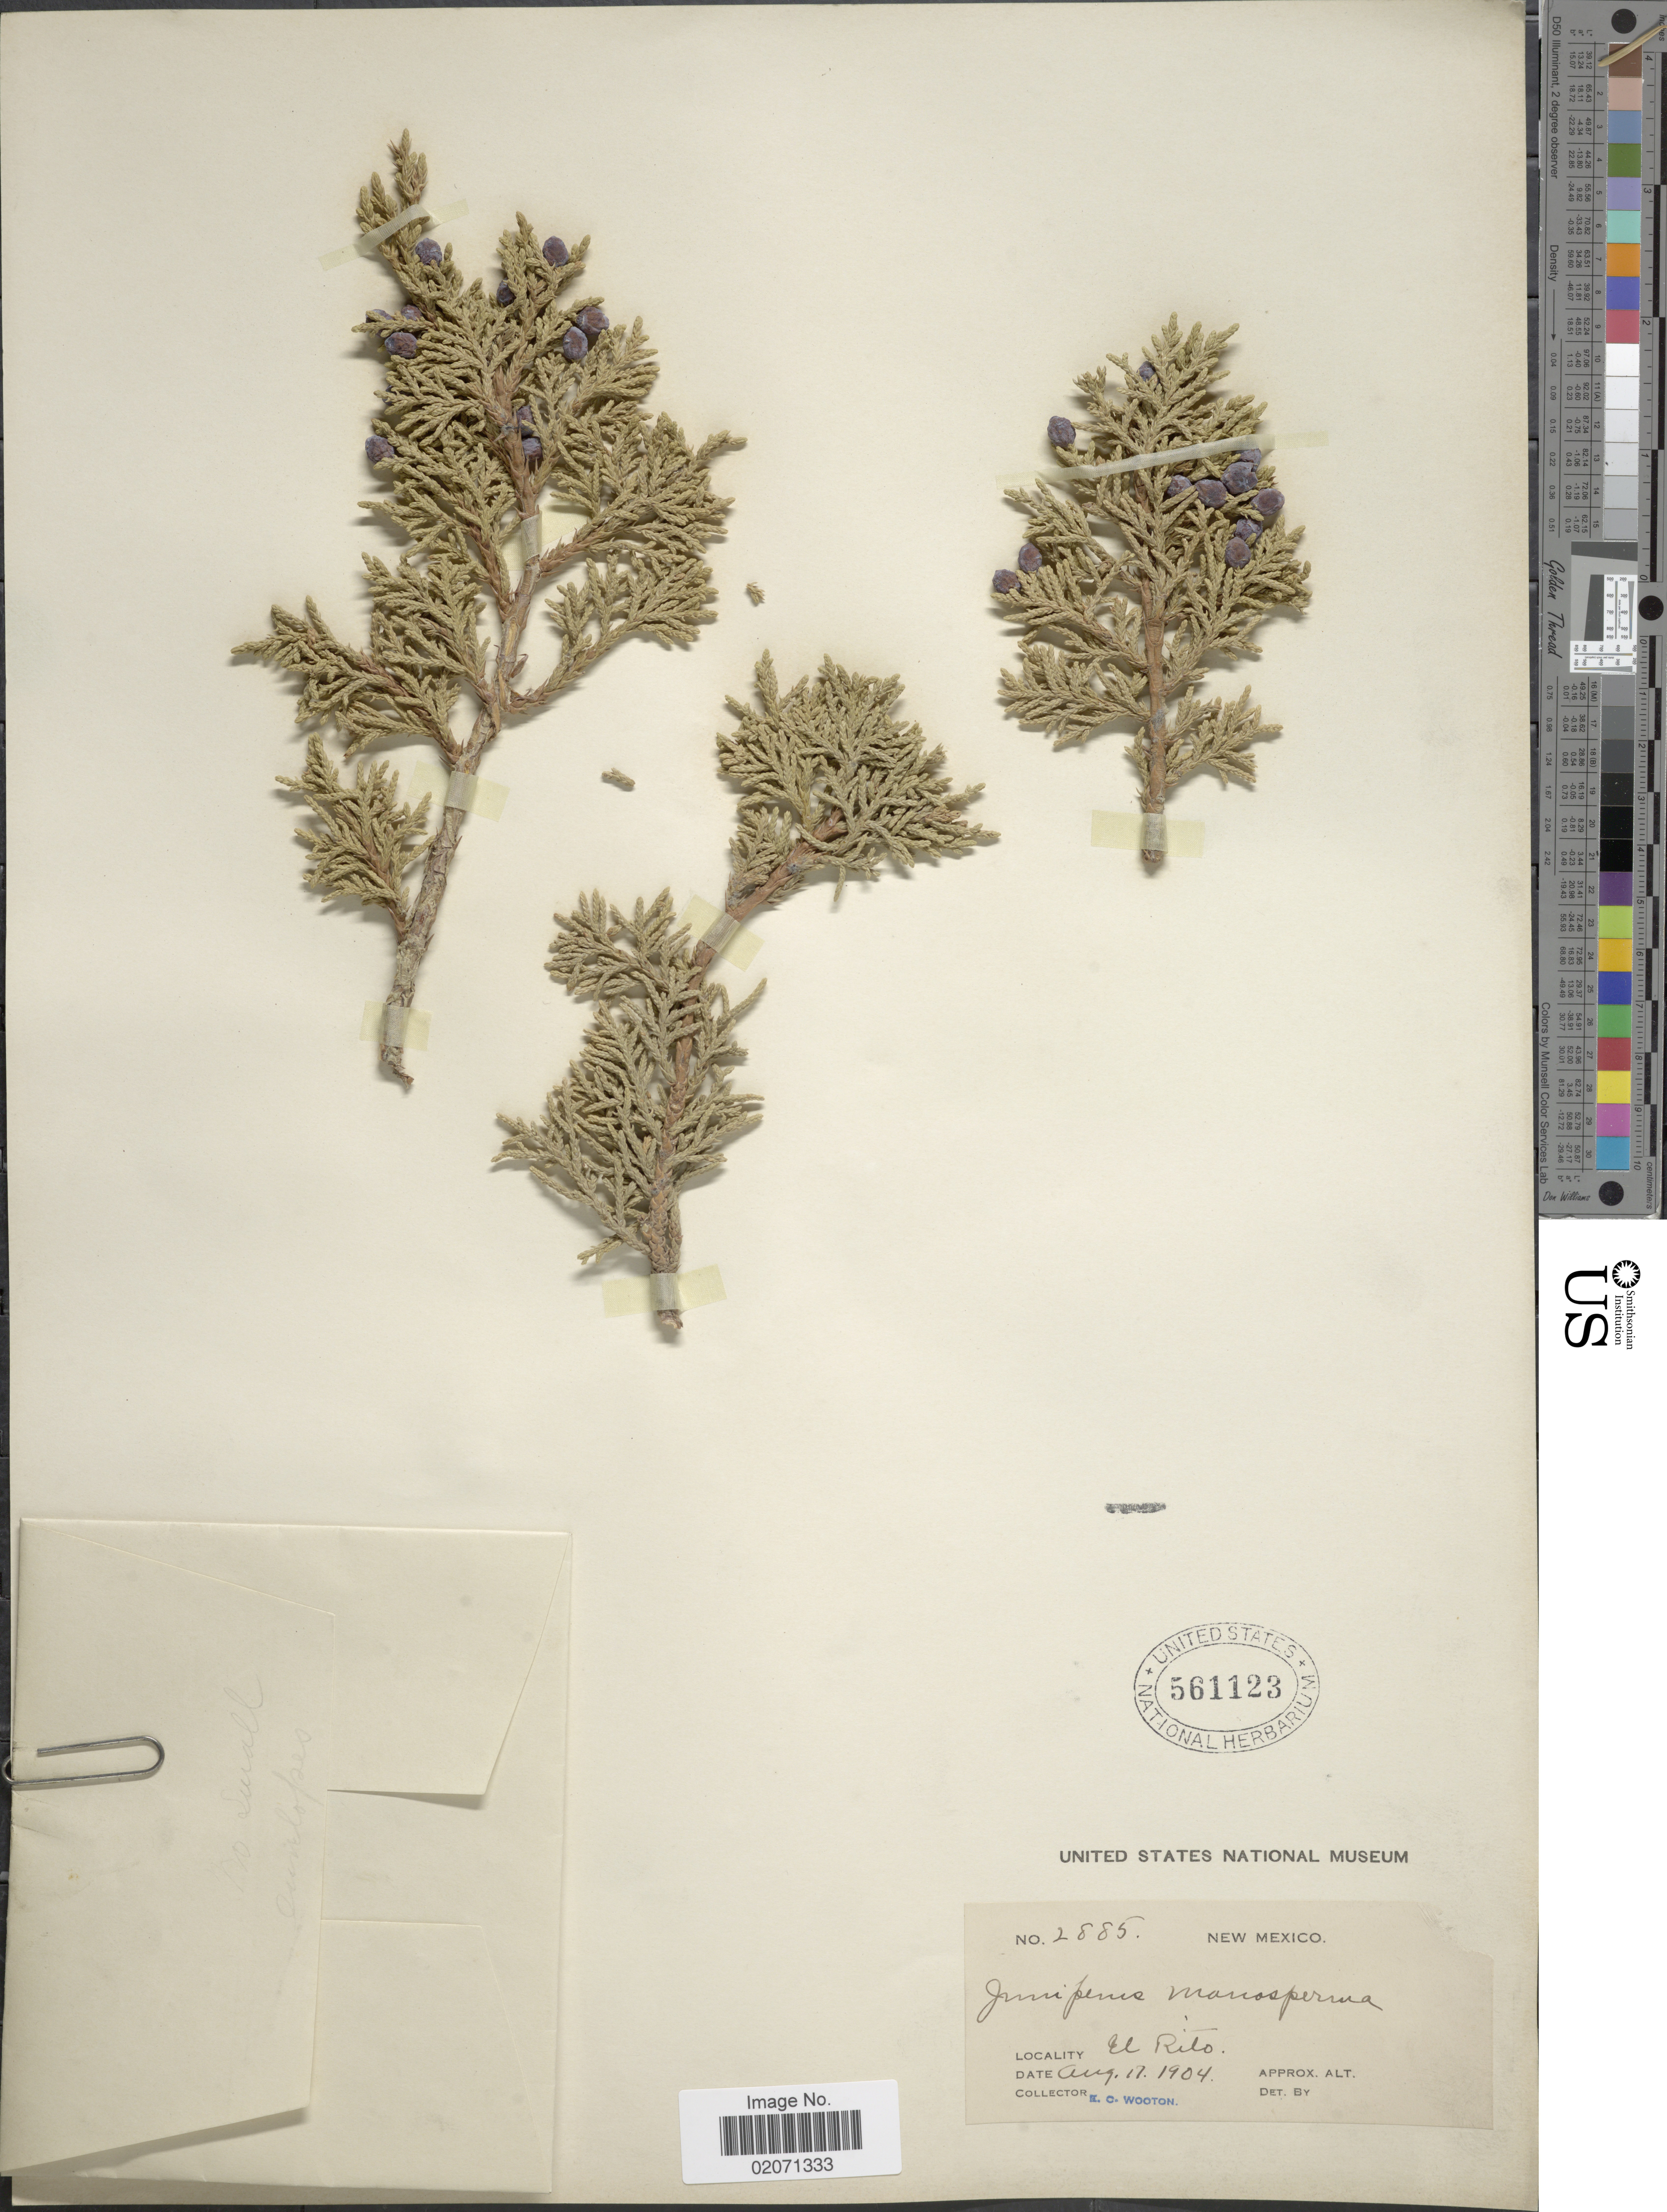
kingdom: Plantae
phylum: Tracheophyta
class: Pinopsida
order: Pinales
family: Cupressaceae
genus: Juniperus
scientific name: Juniperus monosperma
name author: (Engelm.) Sarg.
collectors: E. O. Wooton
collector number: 2885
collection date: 1904-08-17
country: United States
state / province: New Mexico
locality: El Rito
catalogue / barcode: US 561123